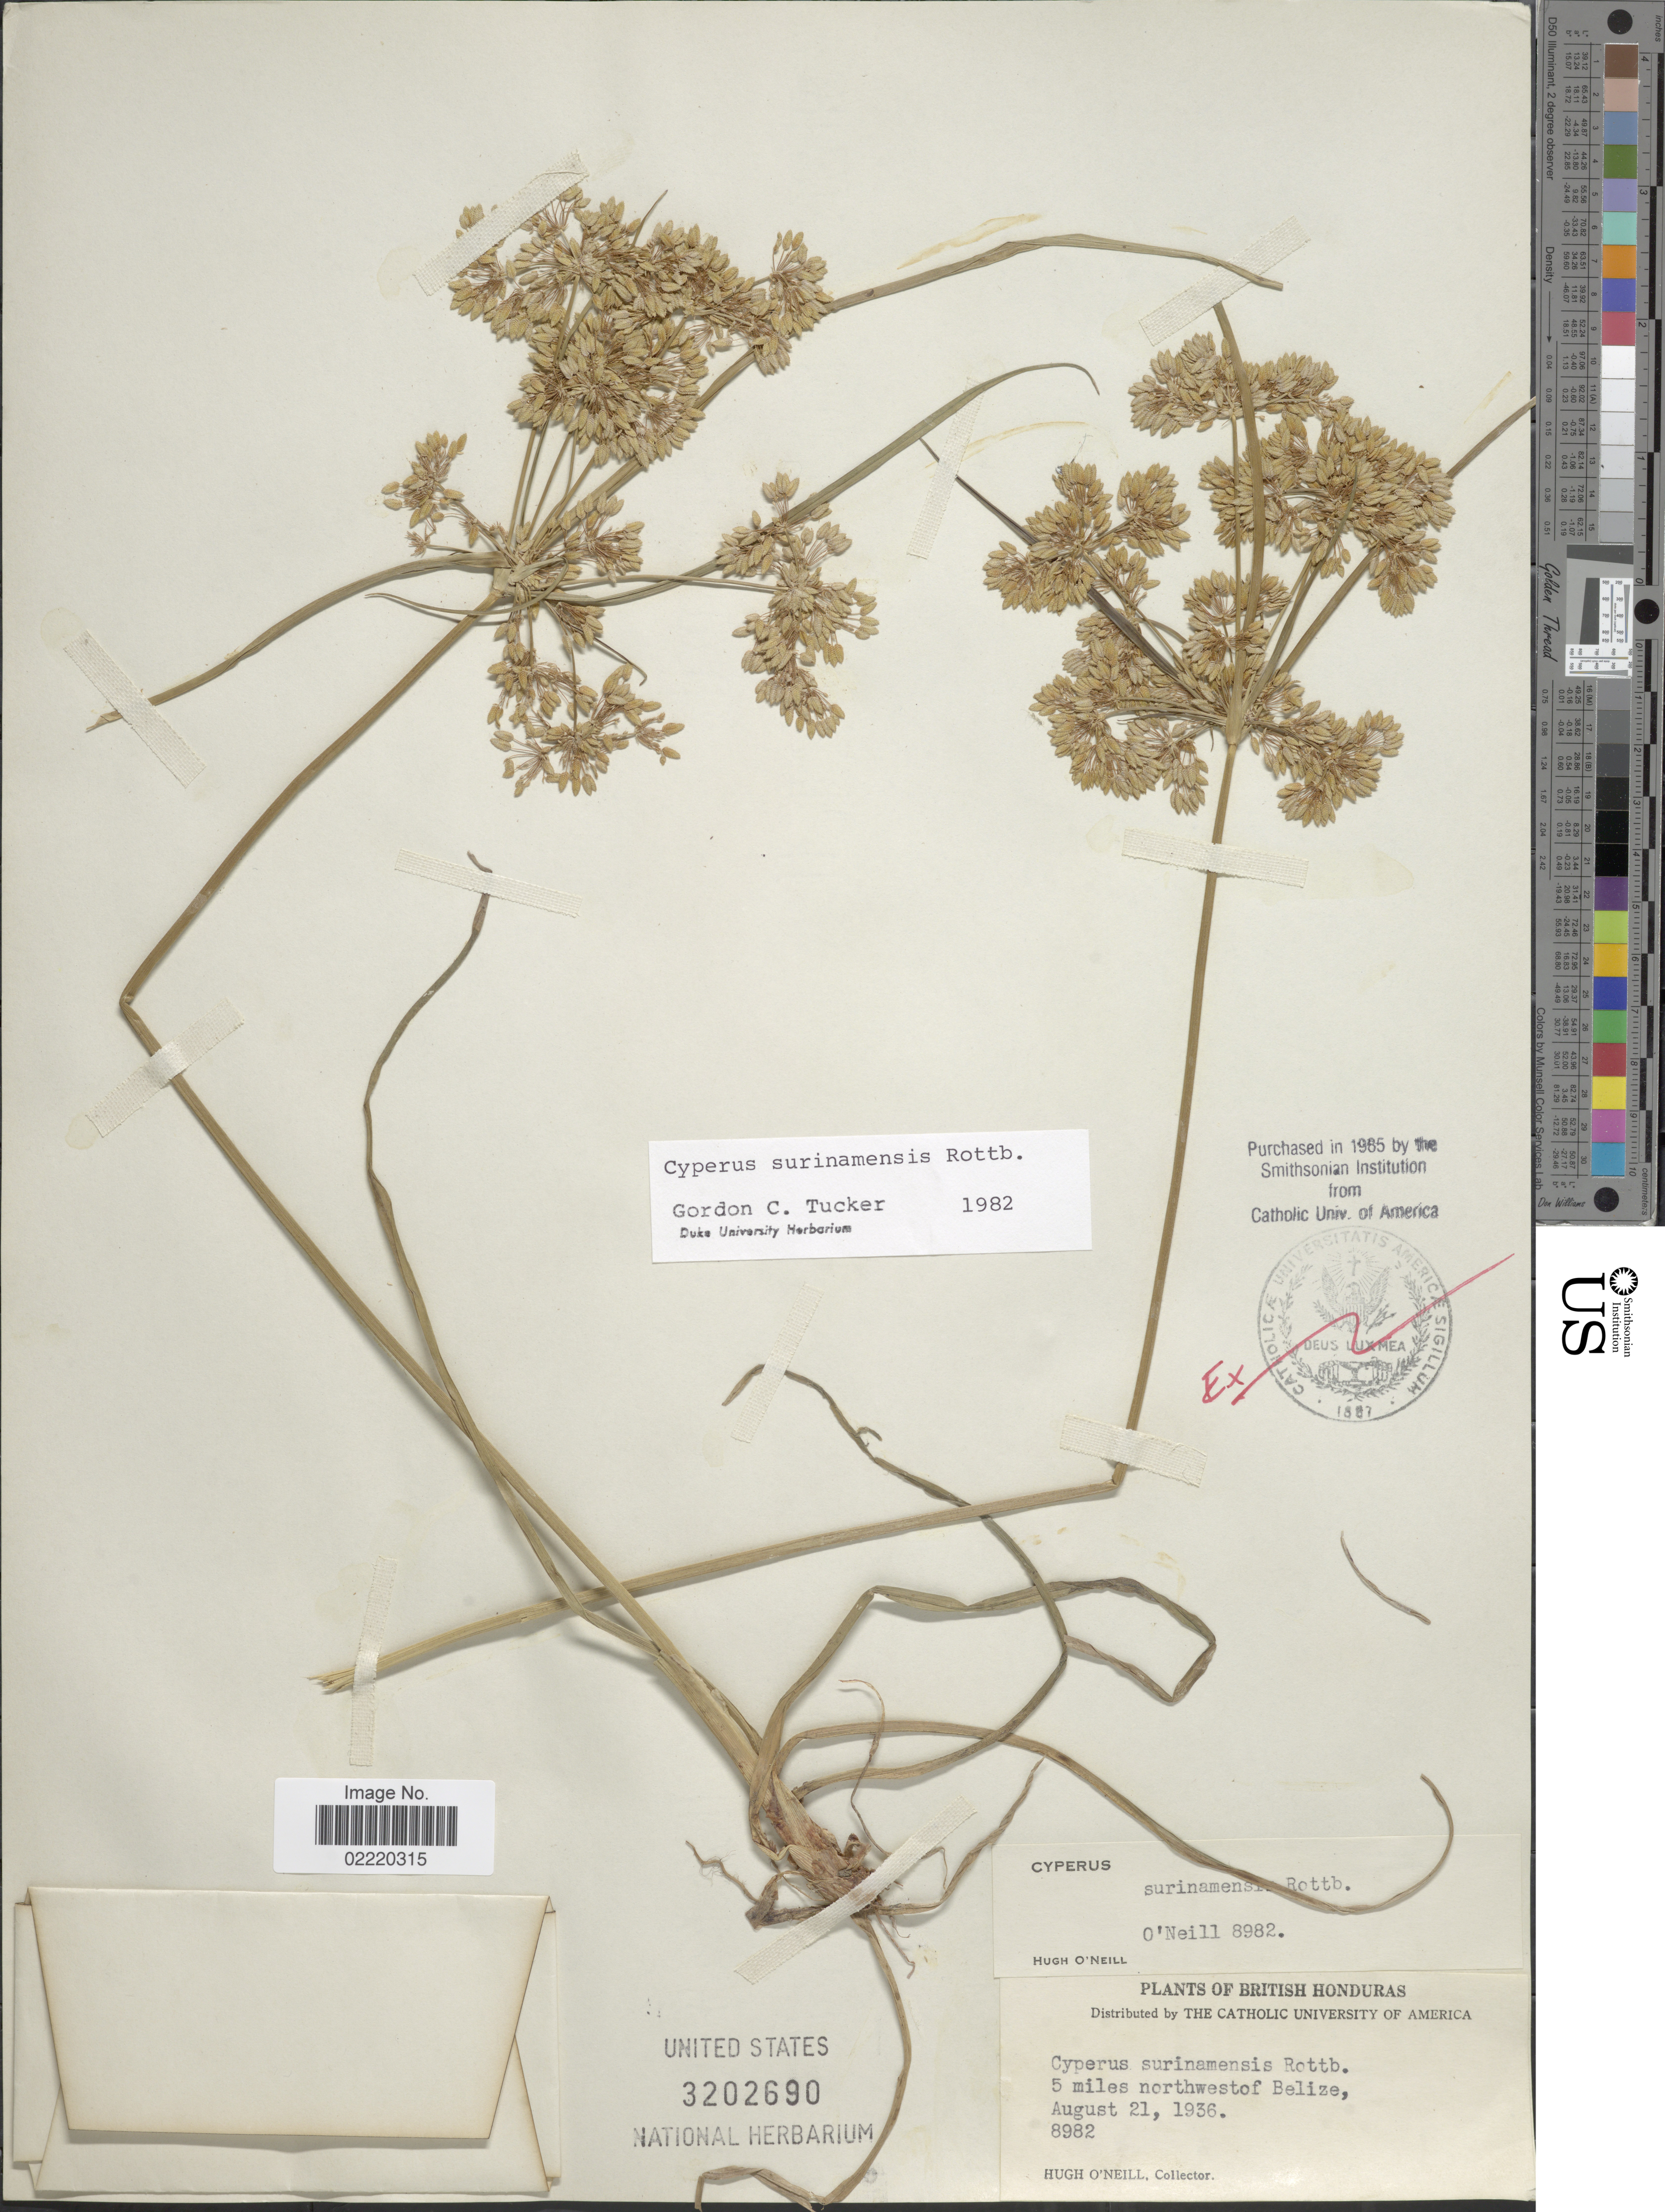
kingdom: Plantae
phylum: Tracheophyta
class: Liliopsida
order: Poales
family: Cyperaceae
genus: Cyperus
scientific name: Cyperus surinamensis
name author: Rottb.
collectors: H. O'Neill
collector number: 8982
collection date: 1936-08-21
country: Belize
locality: British Honduras, 5 miles northwest of Belize.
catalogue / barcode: US 3202690